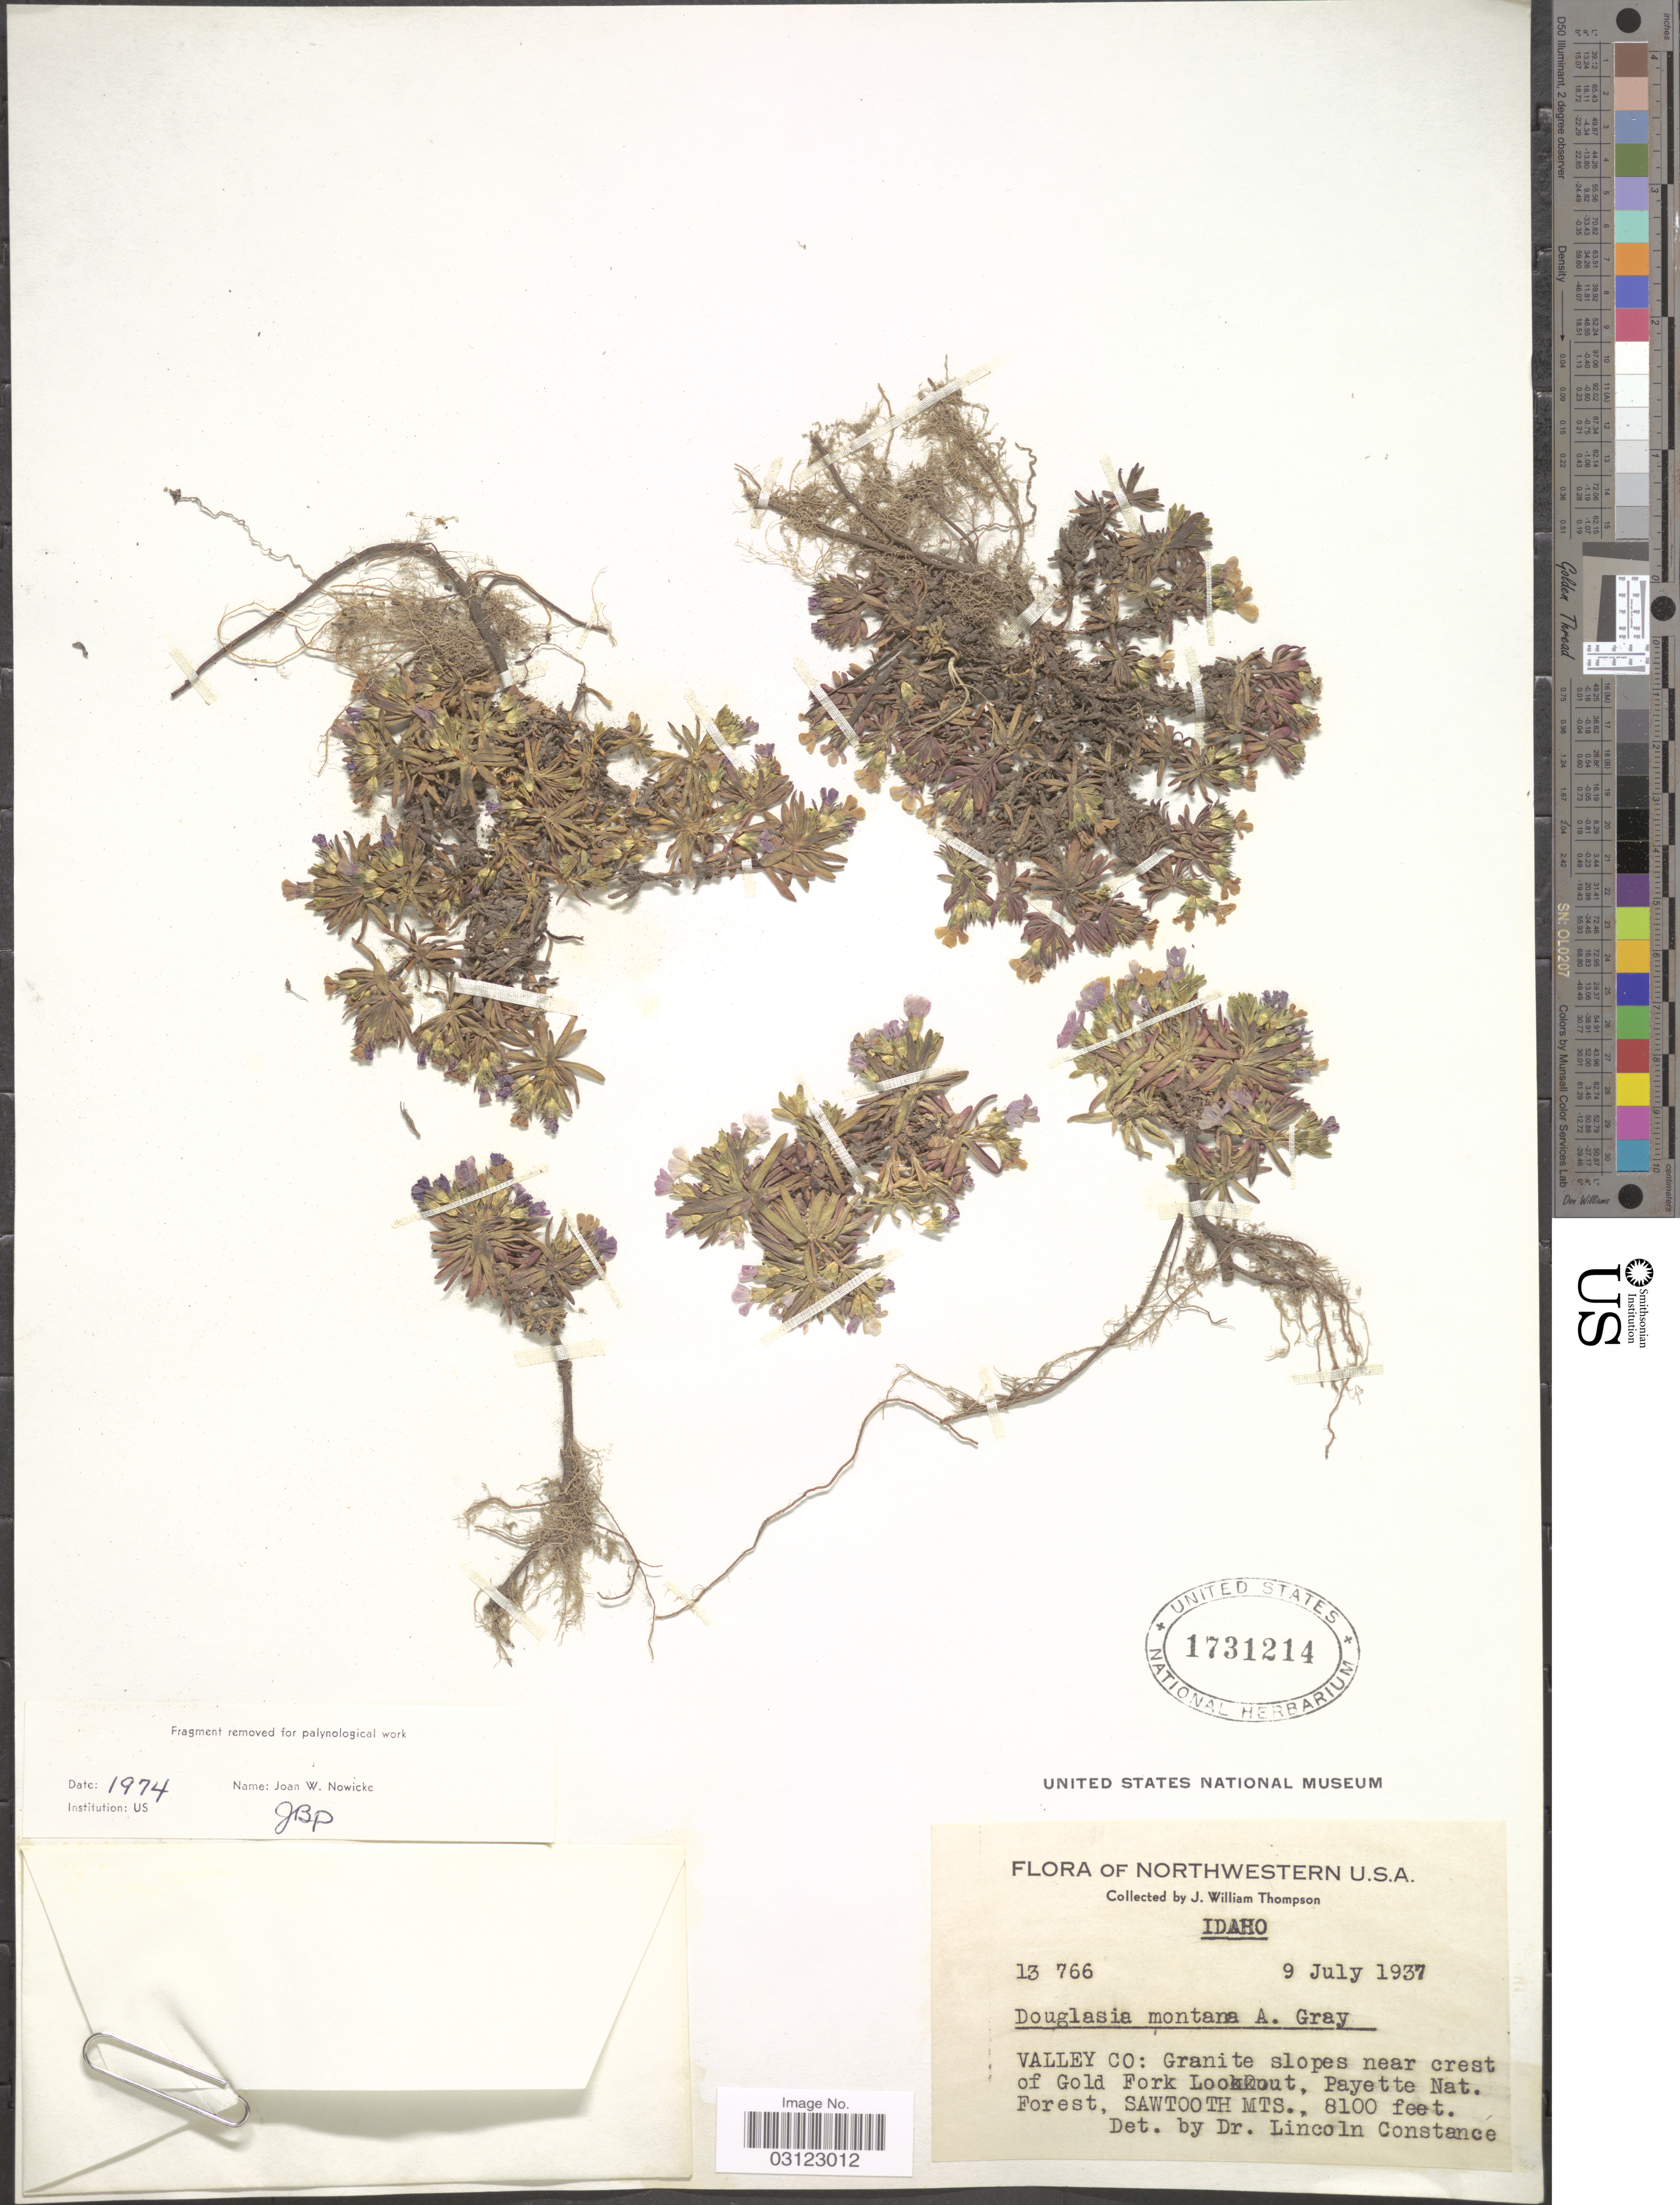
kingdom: Plantae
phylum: Tracheophyta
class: Magnoliopsida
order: Ericales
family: Primulaceae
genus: Douglasia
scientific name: Douglasia montana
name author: A. Gray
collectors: J. W. Thompson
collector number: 13766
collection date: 1937-07-09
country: United States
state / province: Idaho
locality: Northwestern U.S.A. Valley Co: Granite slopes near crest of Gold Fork Lookout, Payette Nat. Forest, Sawtooth Mts.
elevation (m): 2469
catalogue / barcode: US 1731214